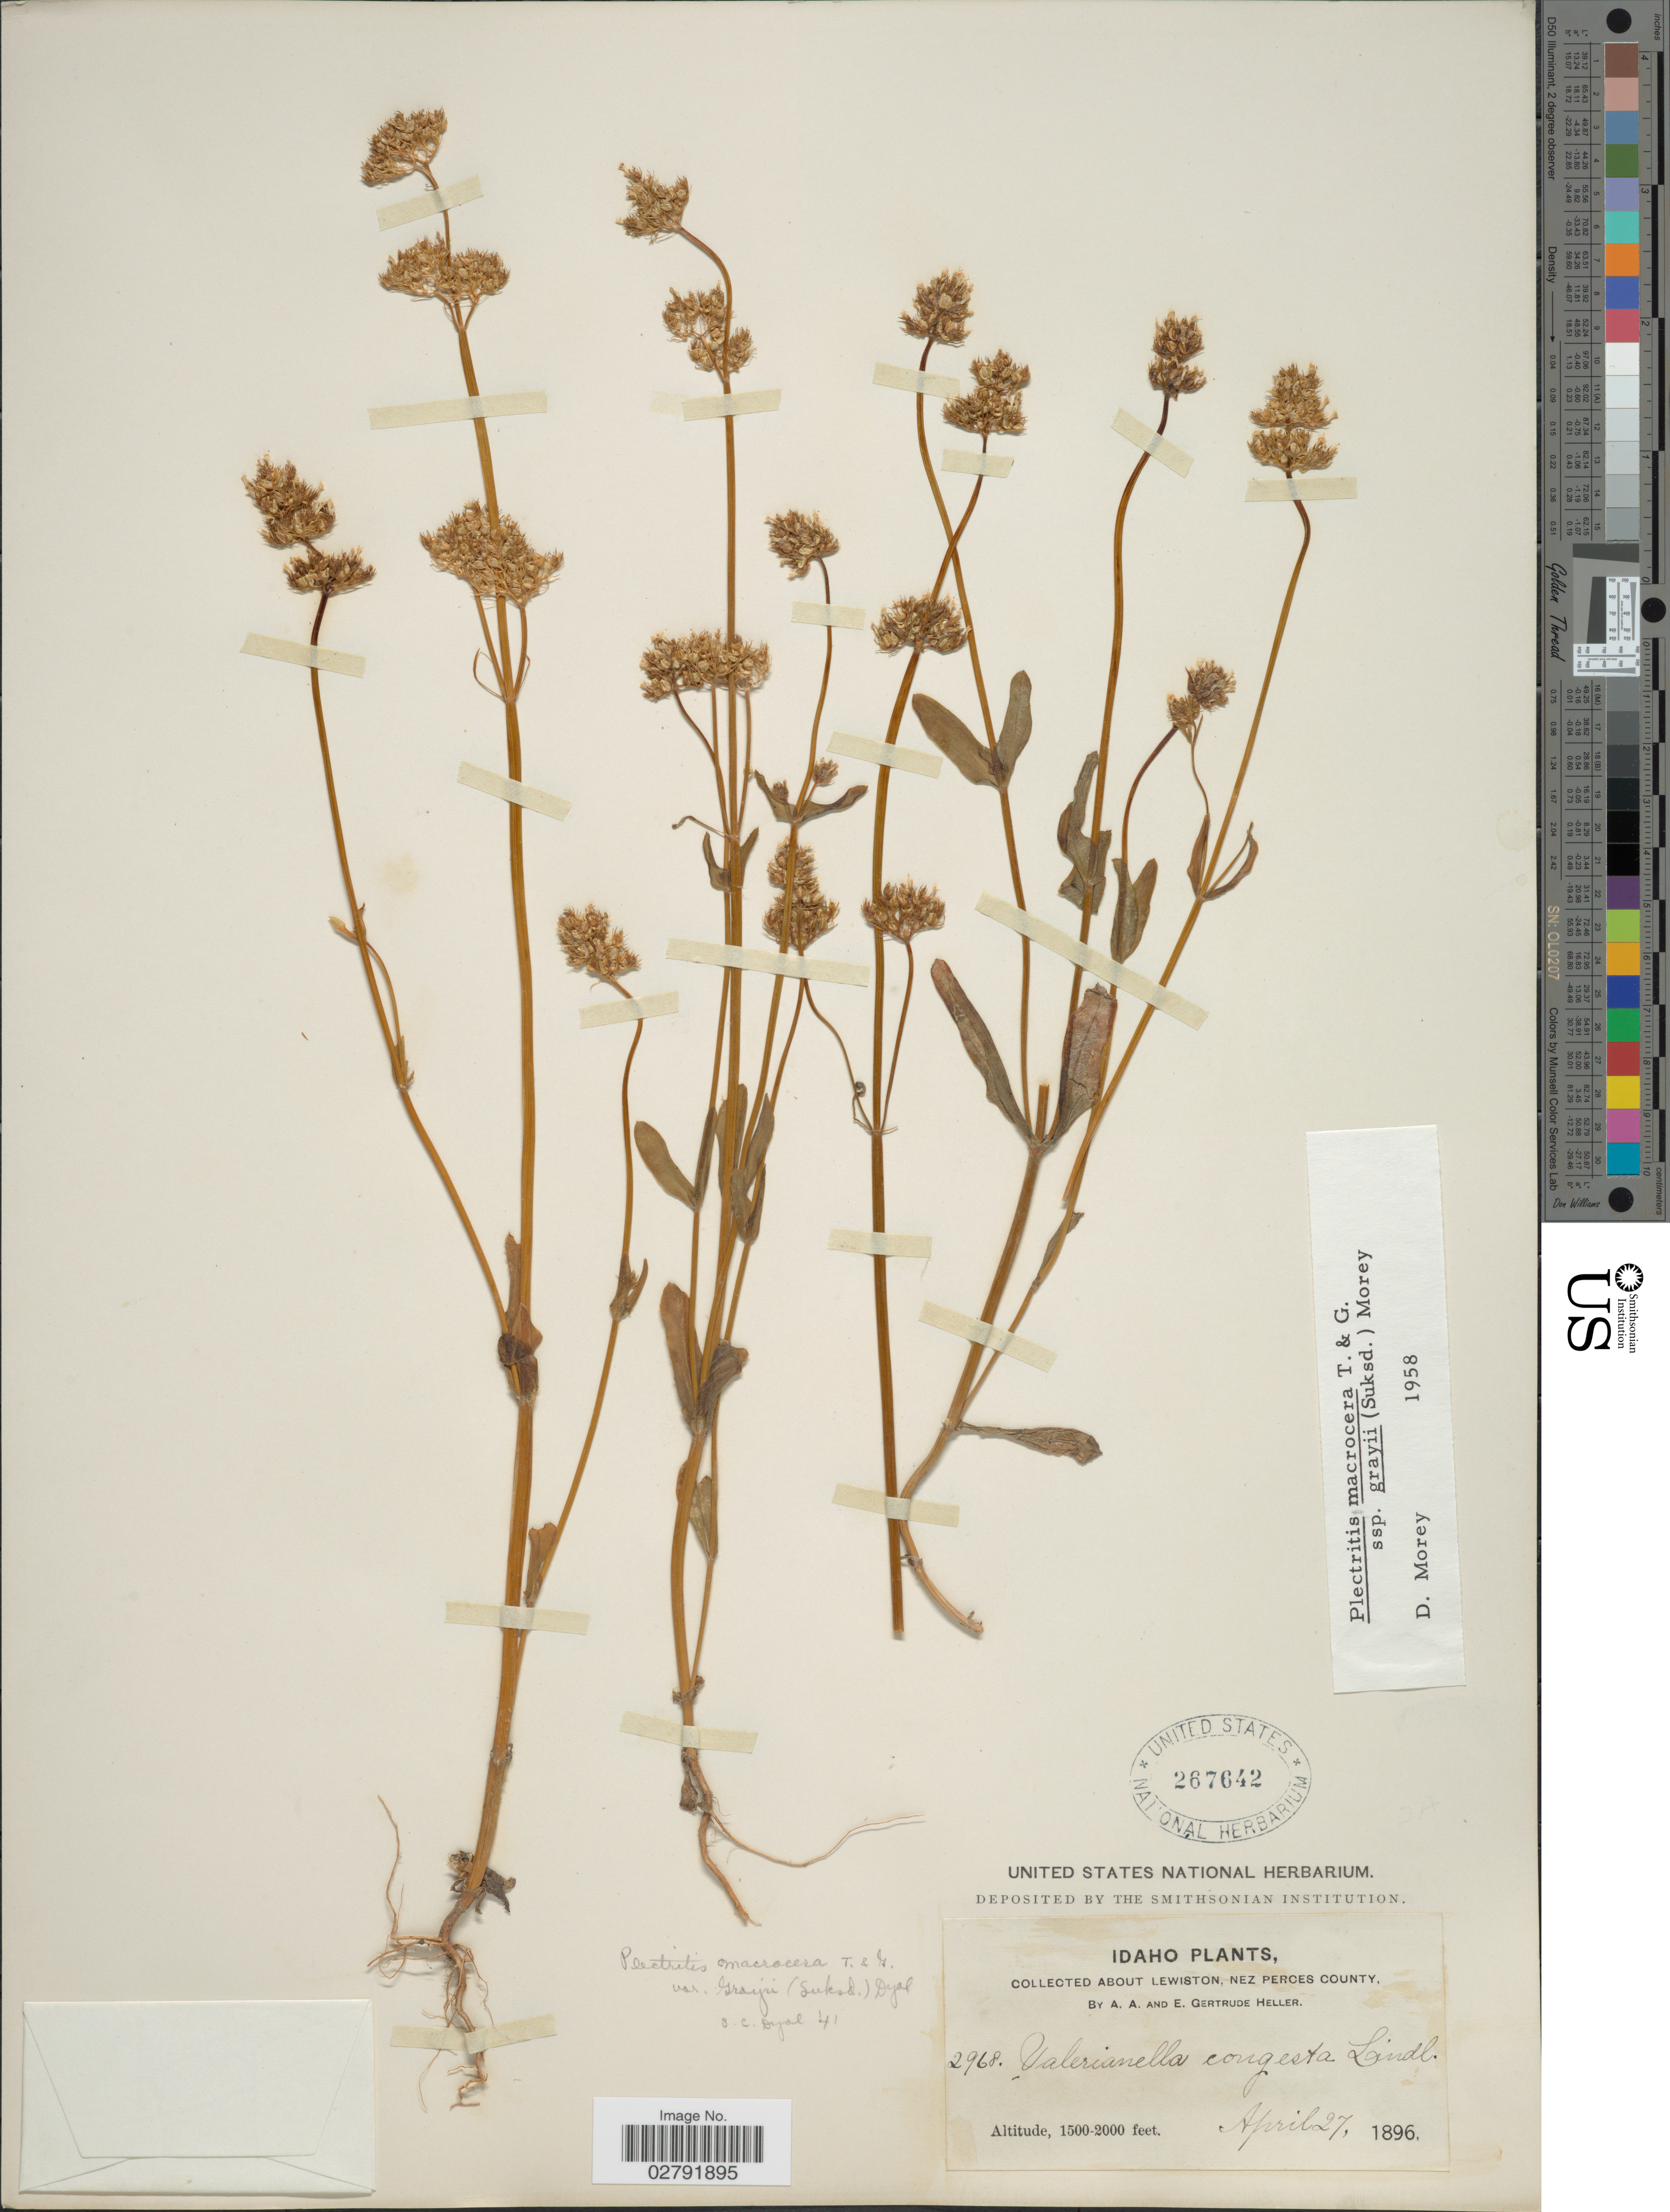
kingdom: Plantae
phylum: Tracheophyta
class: Magnoliopsida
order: Dipsacales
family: Caprifoliaceae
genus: Plectritis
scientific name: Plectritis macrocera subsp. grayi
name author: (Suksd.) Morey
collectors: A. A. Heller & E. G. Heller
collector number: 2968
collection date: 1896-04-27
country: United States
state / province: Idaho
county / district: Nez Perce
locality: About Lewiston.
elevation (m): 457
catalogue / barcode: US 267642